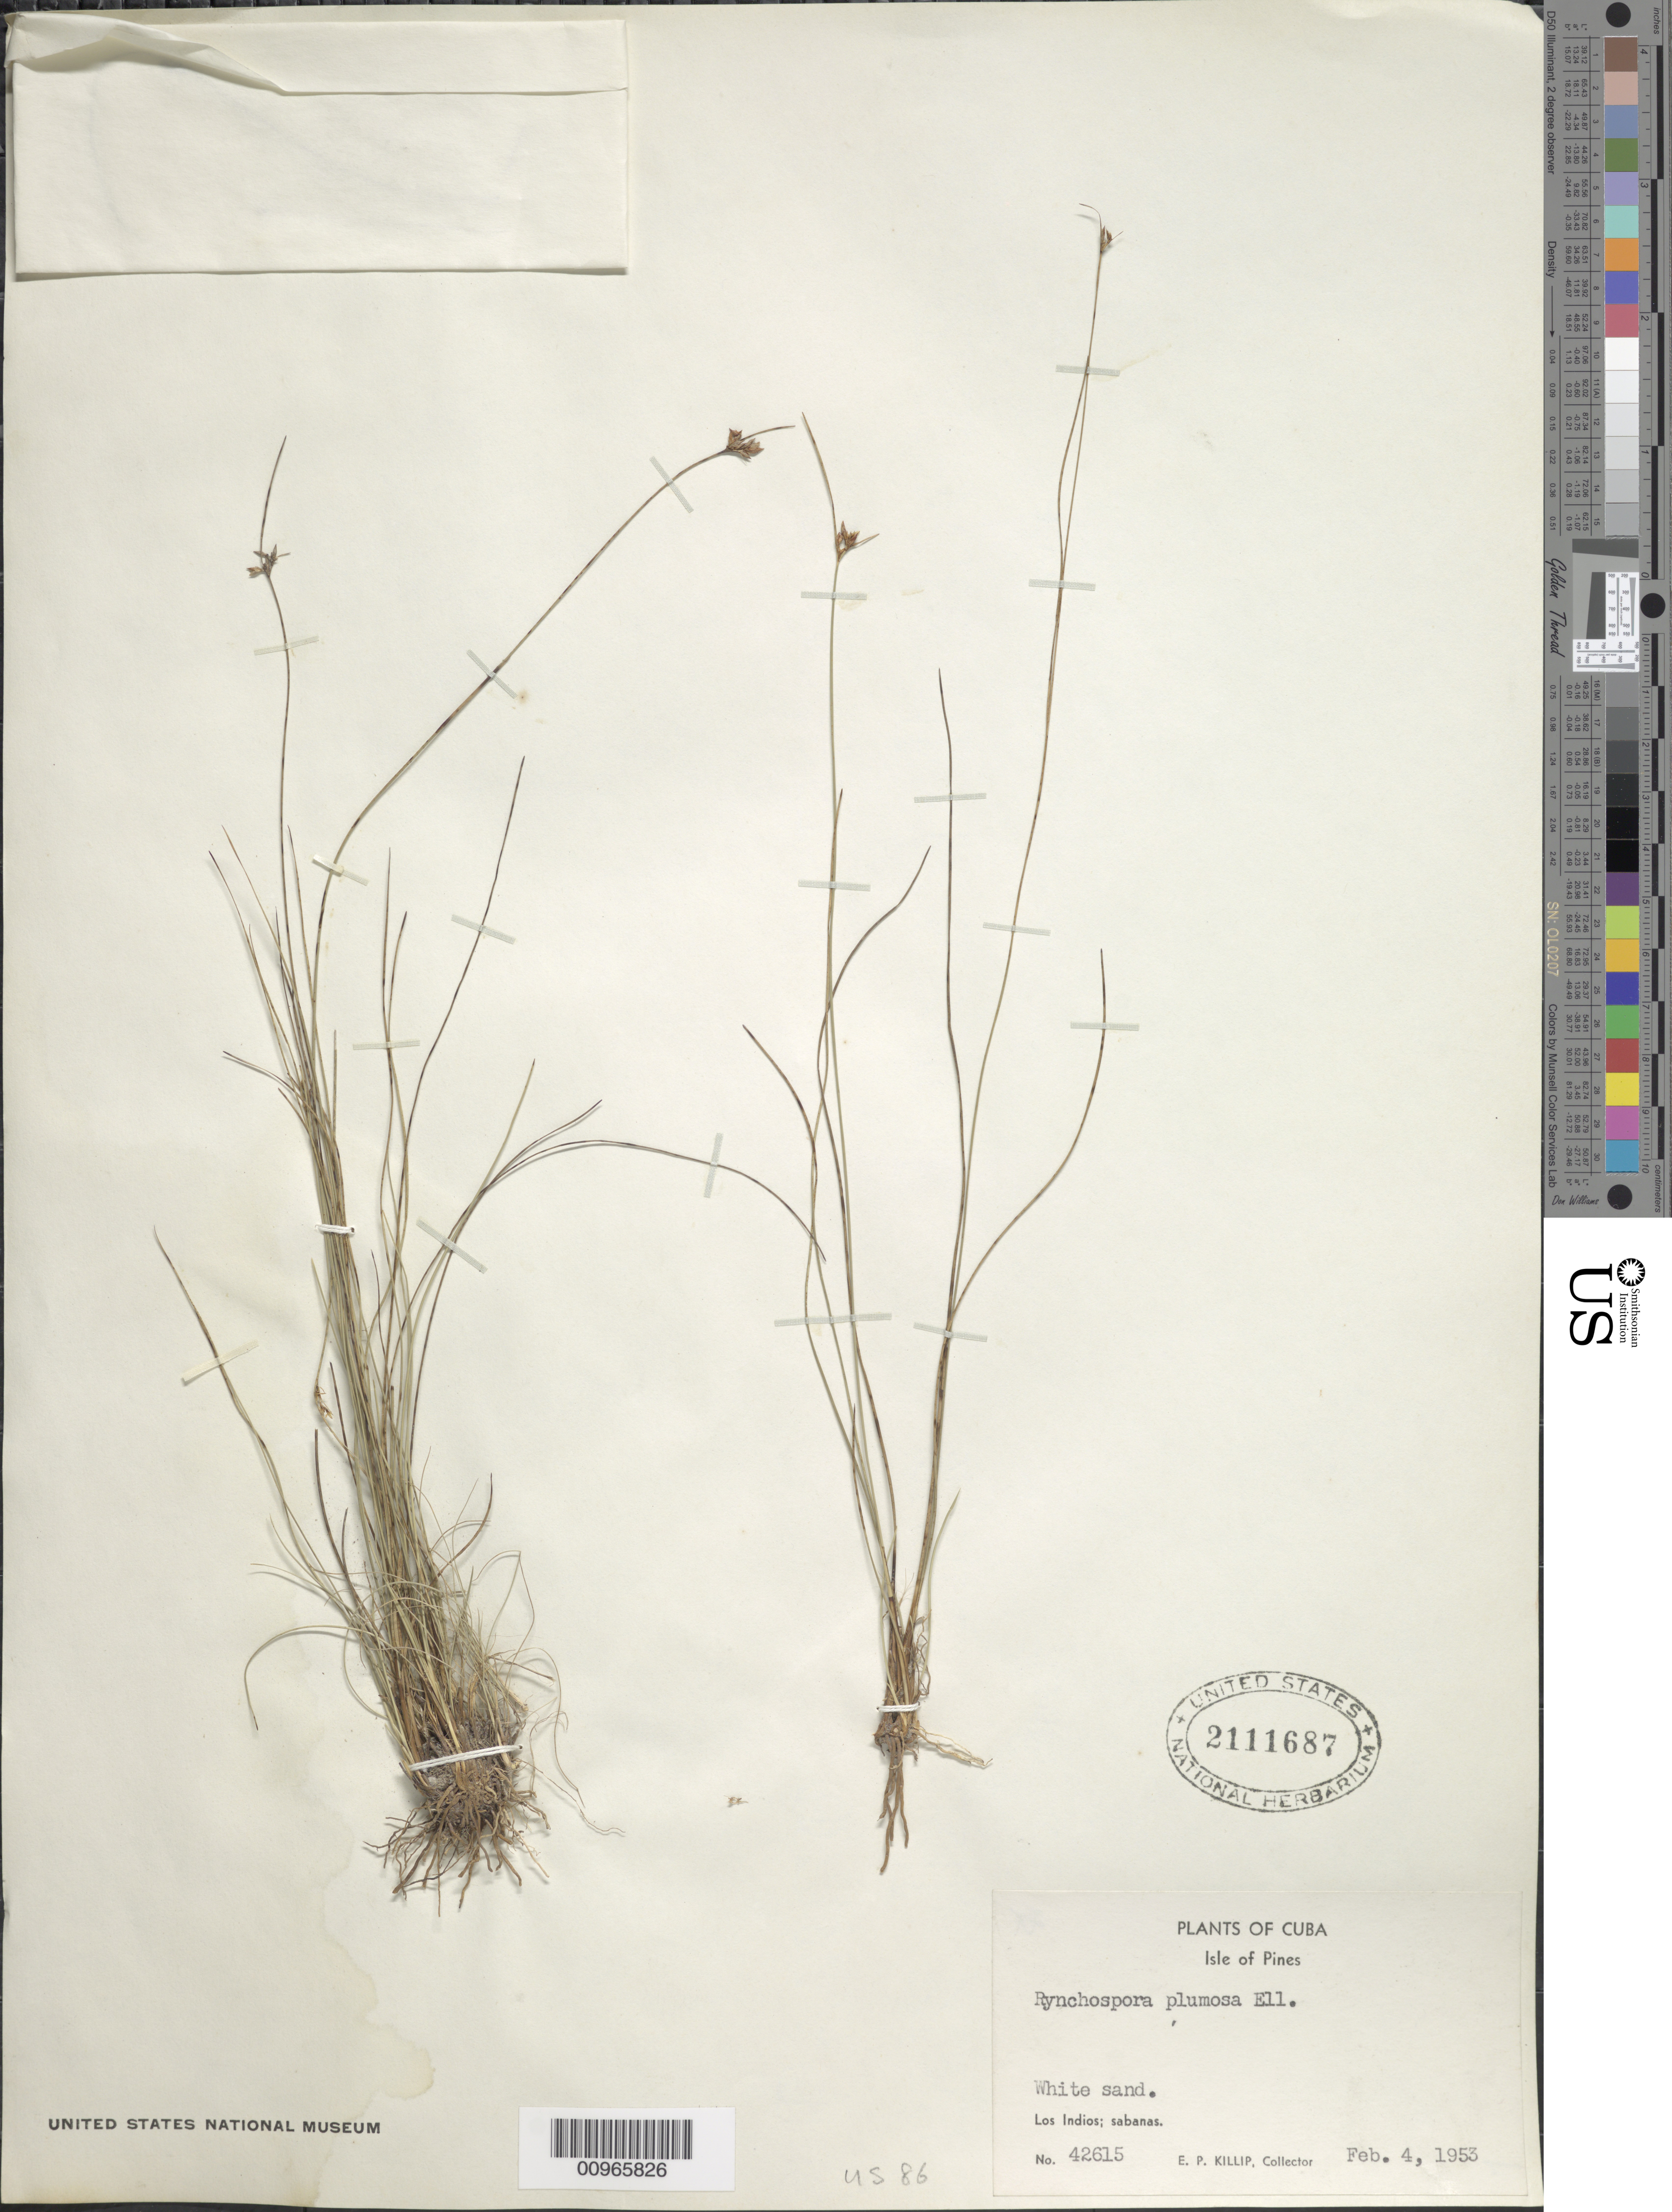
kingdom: Plantae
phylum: Tracheophyta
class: Liliopsida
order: Poales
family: Cyperaceae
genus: Rhynchospora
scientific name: Rhynchospora plumosa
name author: Elliott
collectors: E. P. Killip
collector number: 42615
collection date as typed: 04 Feb 1953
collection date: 1953-02-04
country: Cuba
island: Isla de la Juventud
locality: Los Indios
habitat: White-sand sabanas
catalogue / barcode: US 2111687